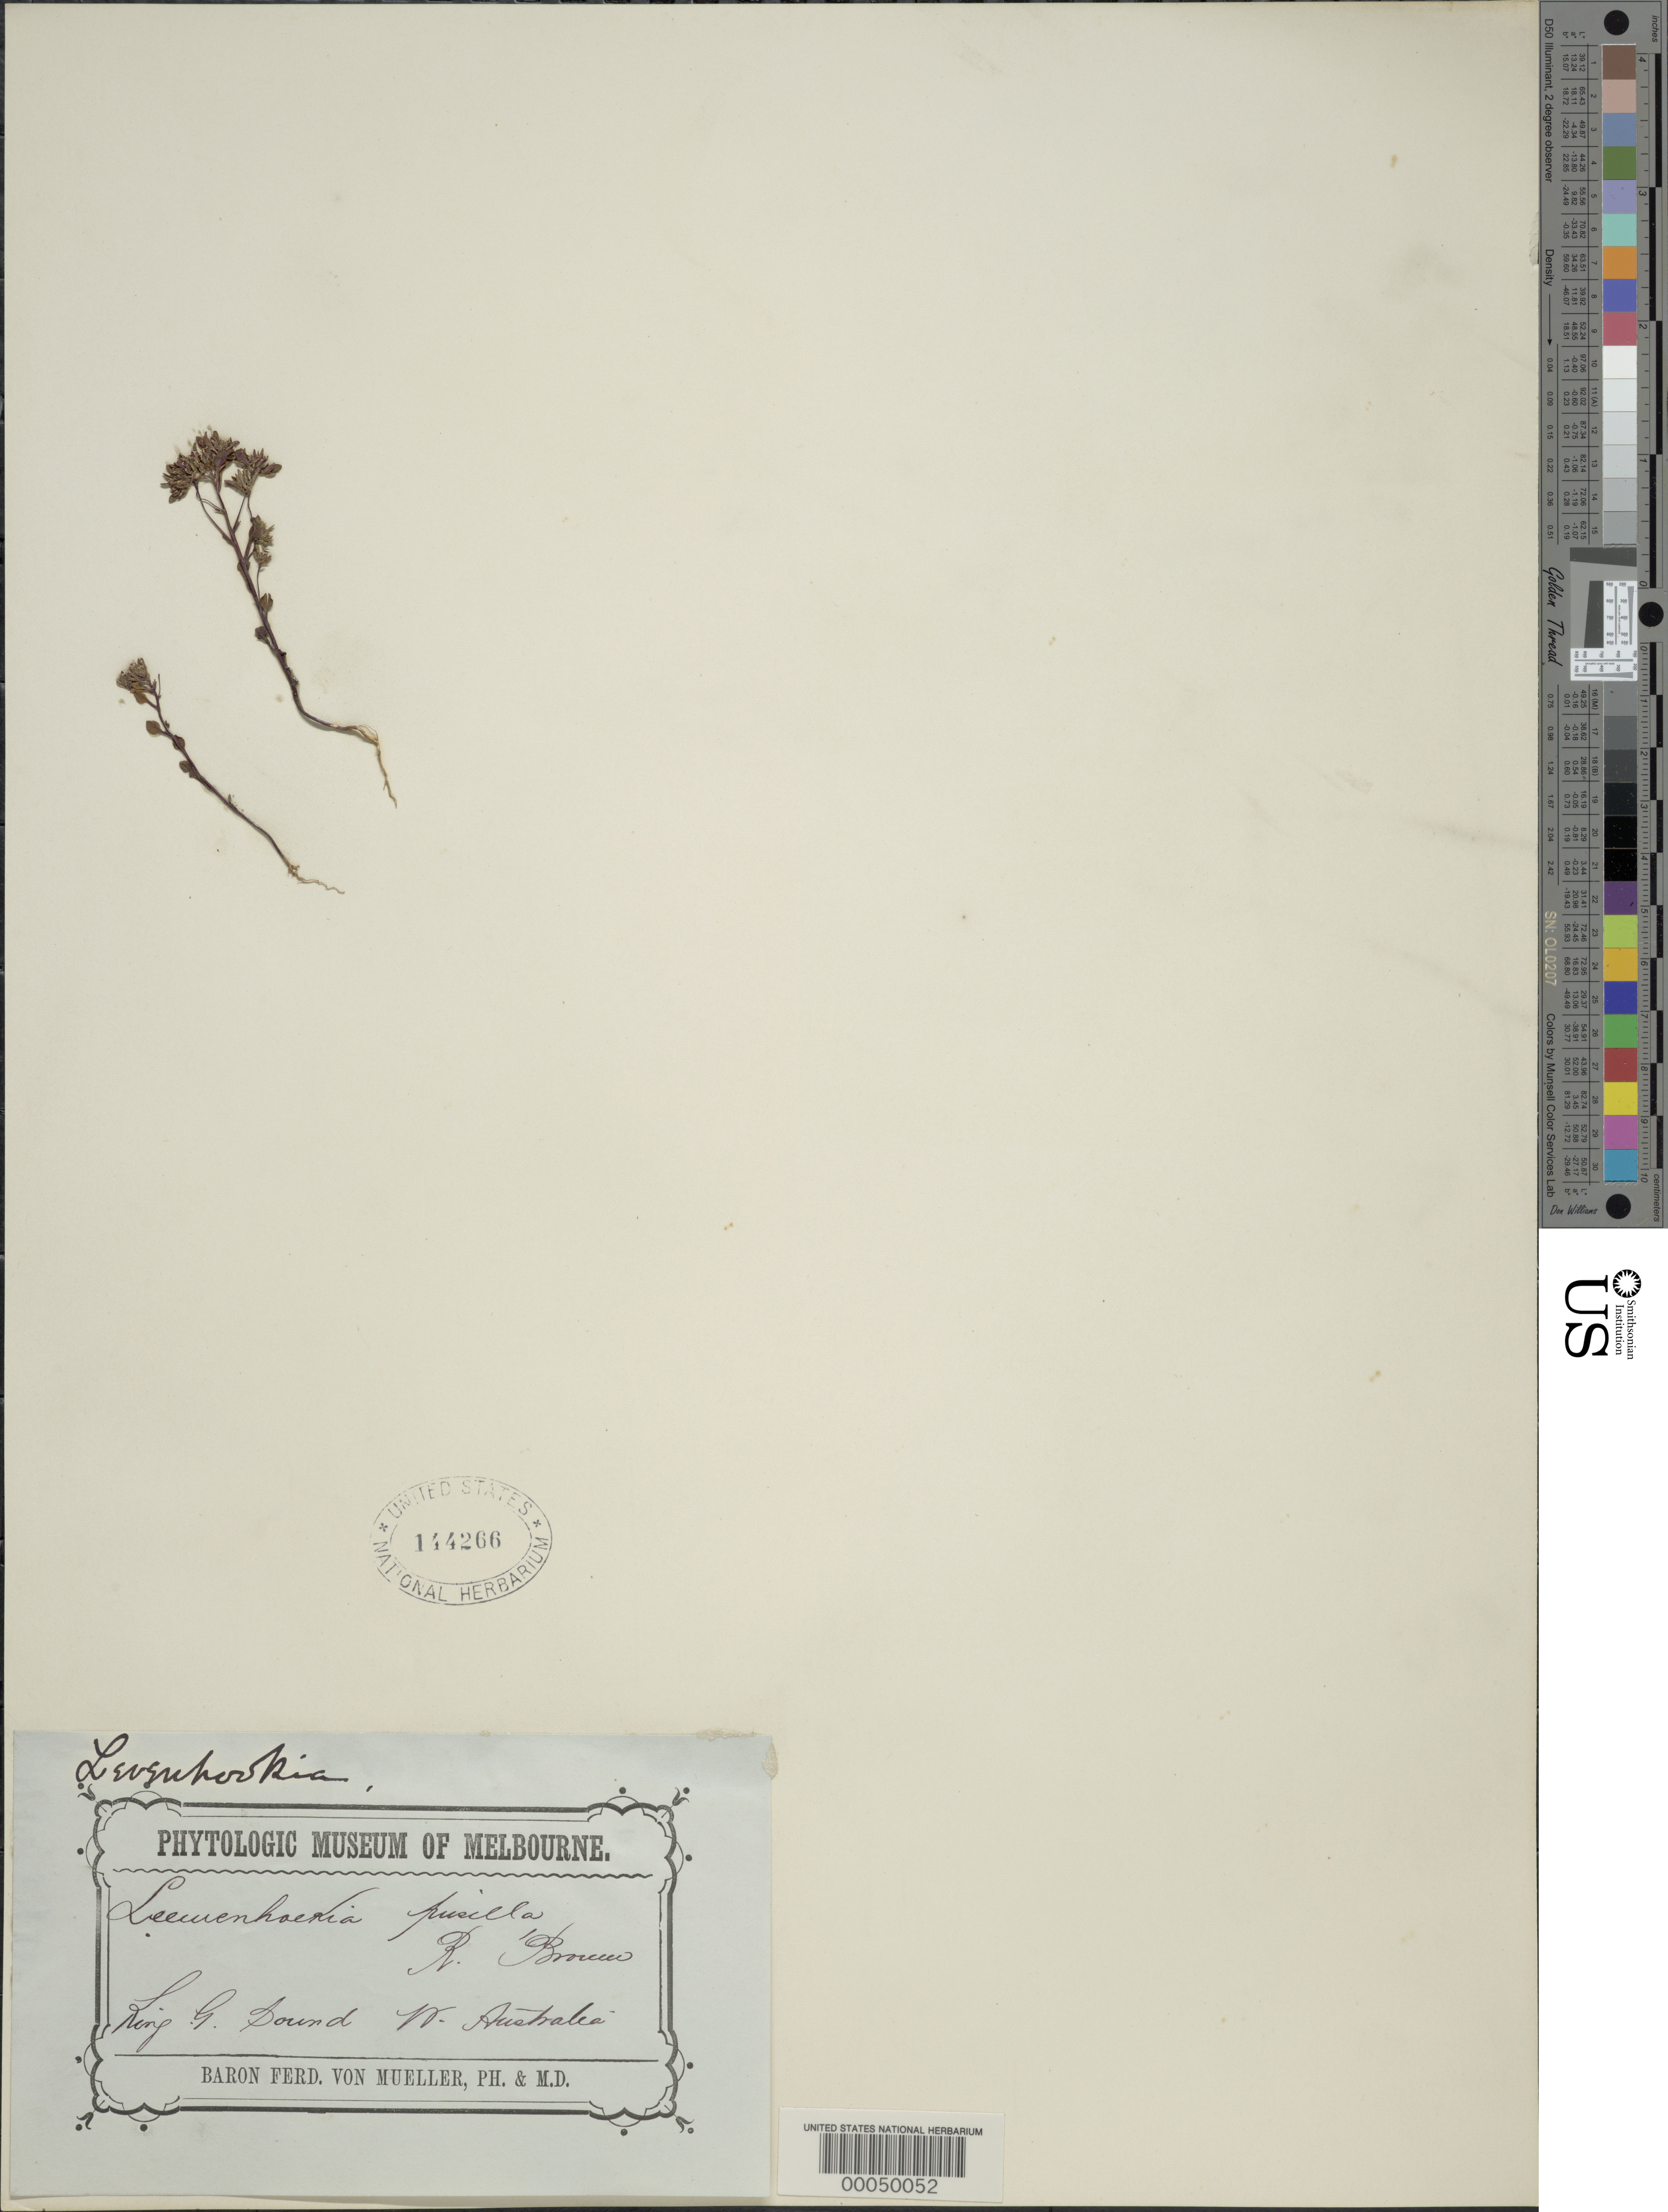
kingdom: Plantae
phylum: Tracheophyta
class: Magnoliopsida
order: Asterales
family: Stylidiaceae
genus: Levenhookia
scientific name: Levenhookia pusilla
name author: R. Br.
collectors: F. Mueller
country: Australia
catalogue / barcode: US 144266